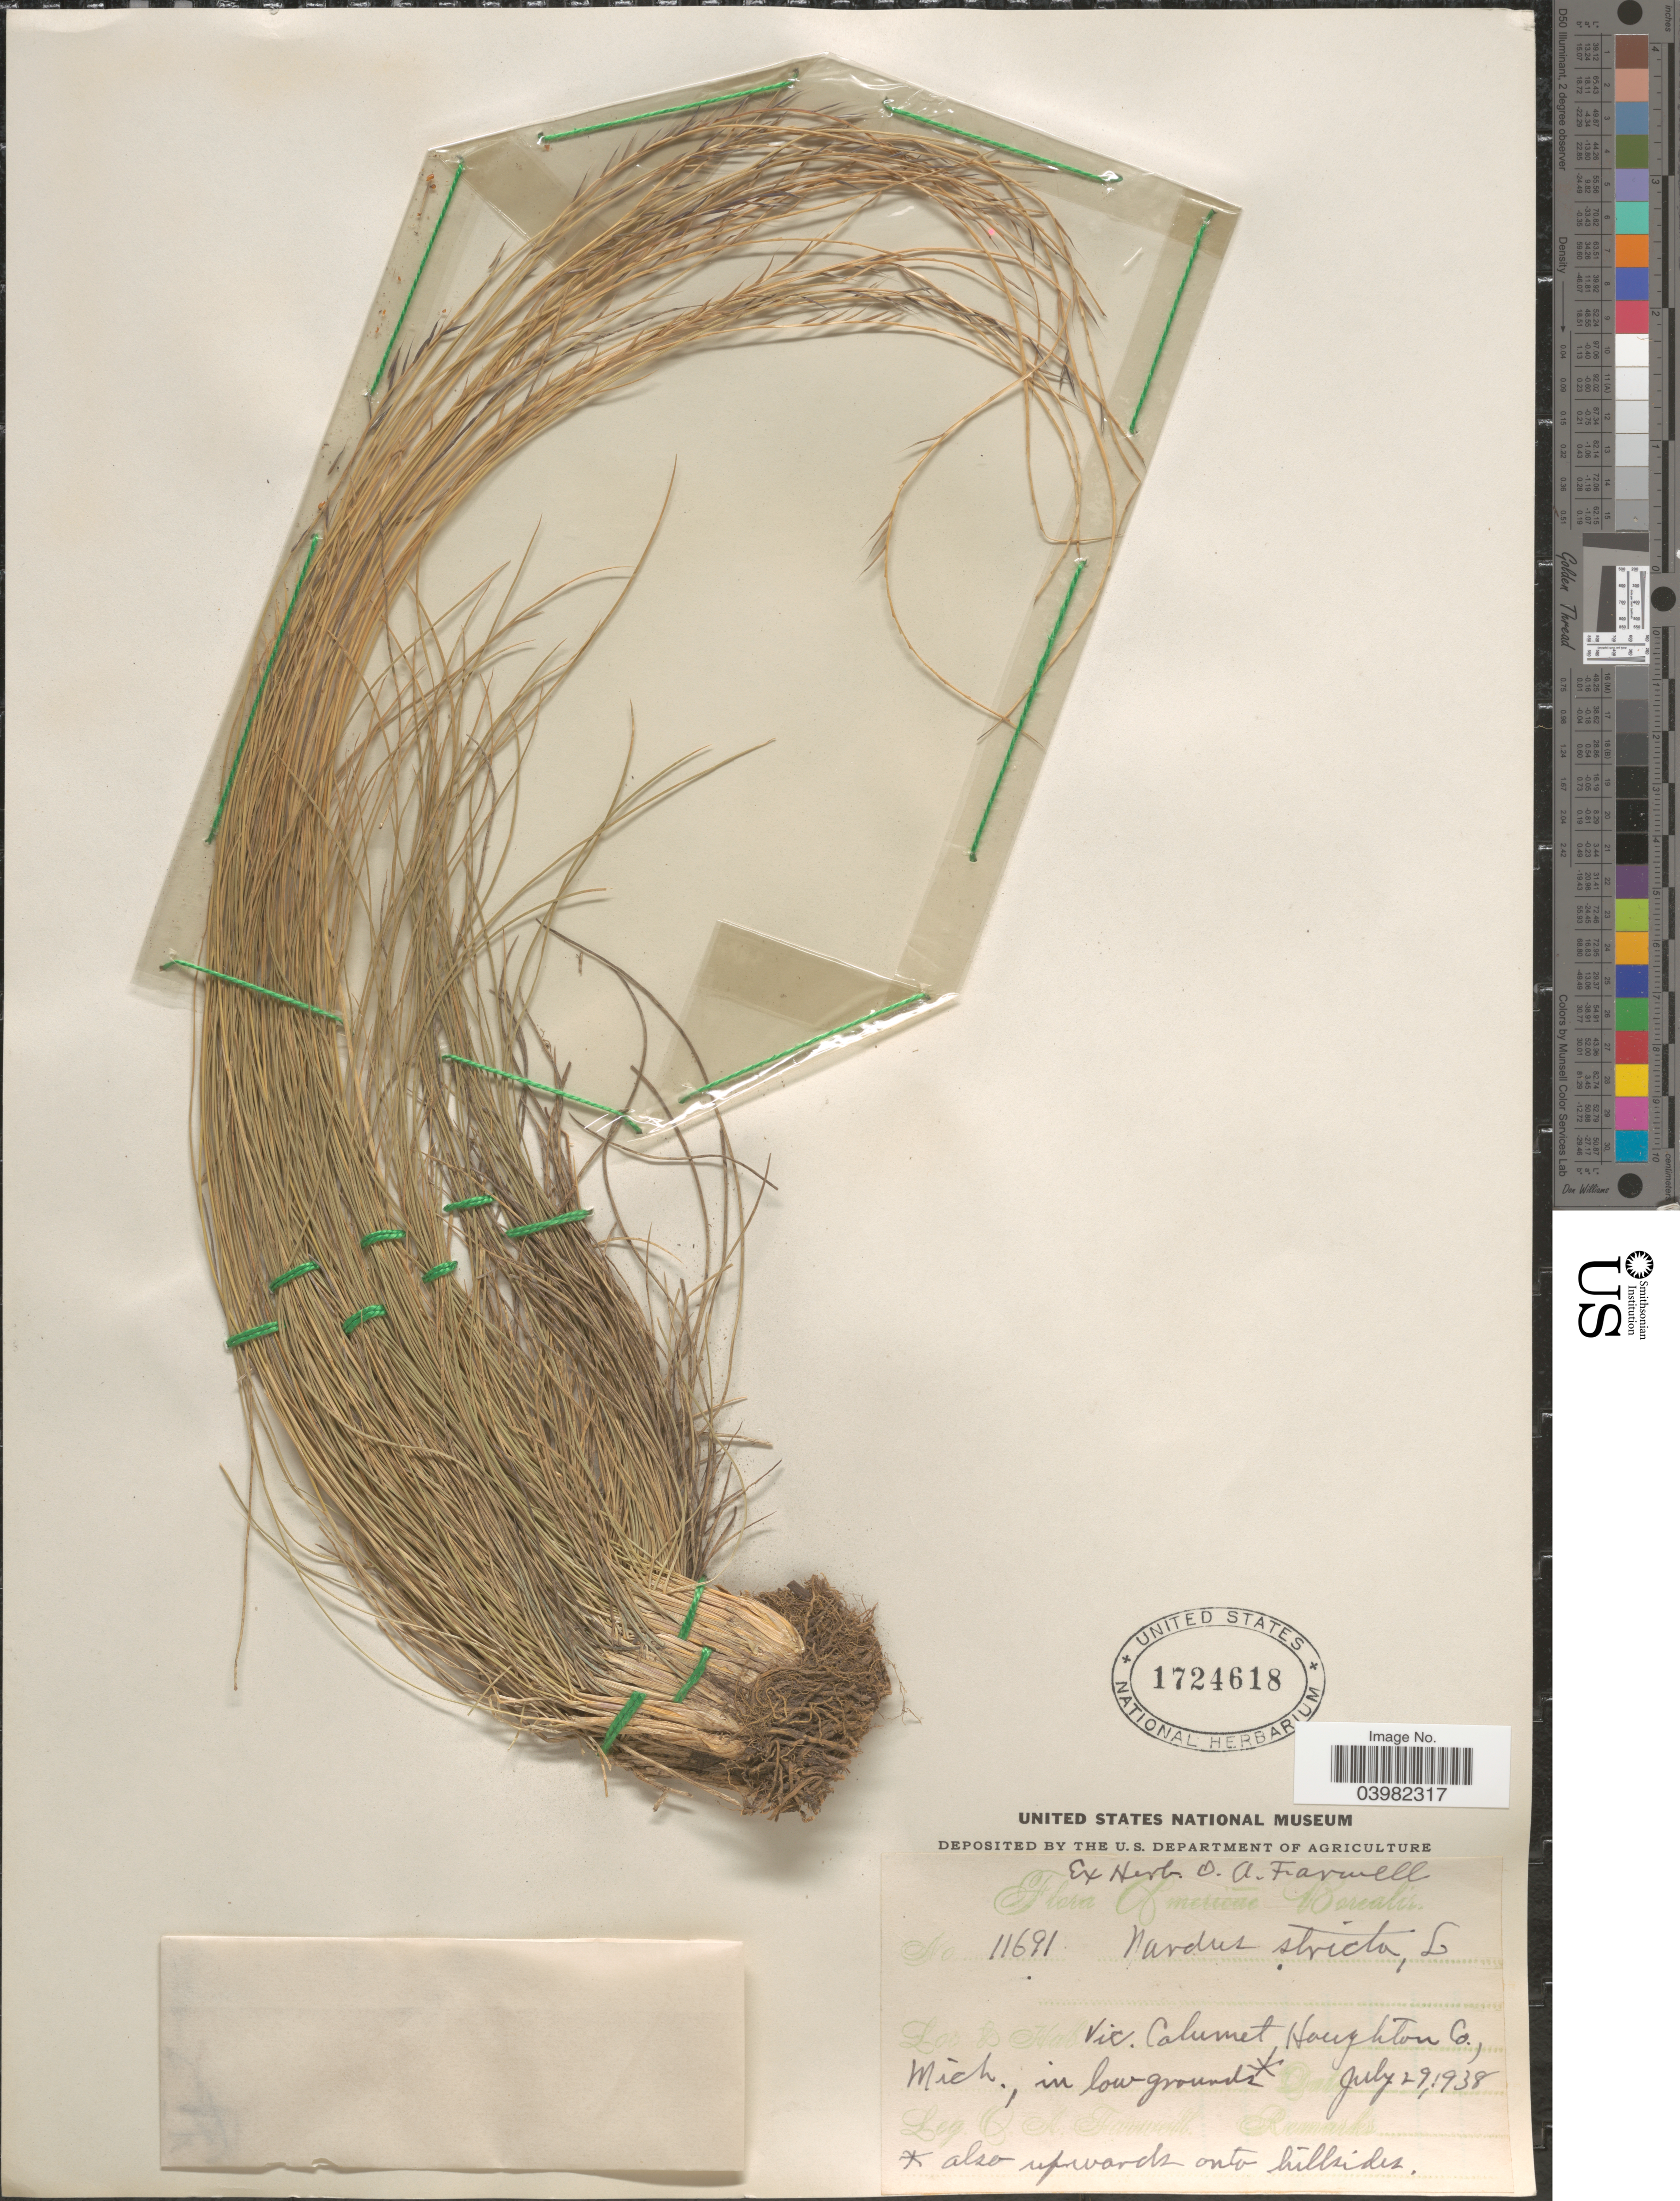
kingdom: Plantae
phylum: Tracheophyta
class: Liliopsida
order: Poales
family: Poaceae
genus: Nardus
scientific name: Nardus stricta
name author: L.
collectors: O. Farwell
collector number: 11691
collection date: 1938-07-29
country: United States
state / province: Michigan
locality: Americae Borealis. Vic. Calumet Houghton Co.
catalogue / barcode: US 1724618